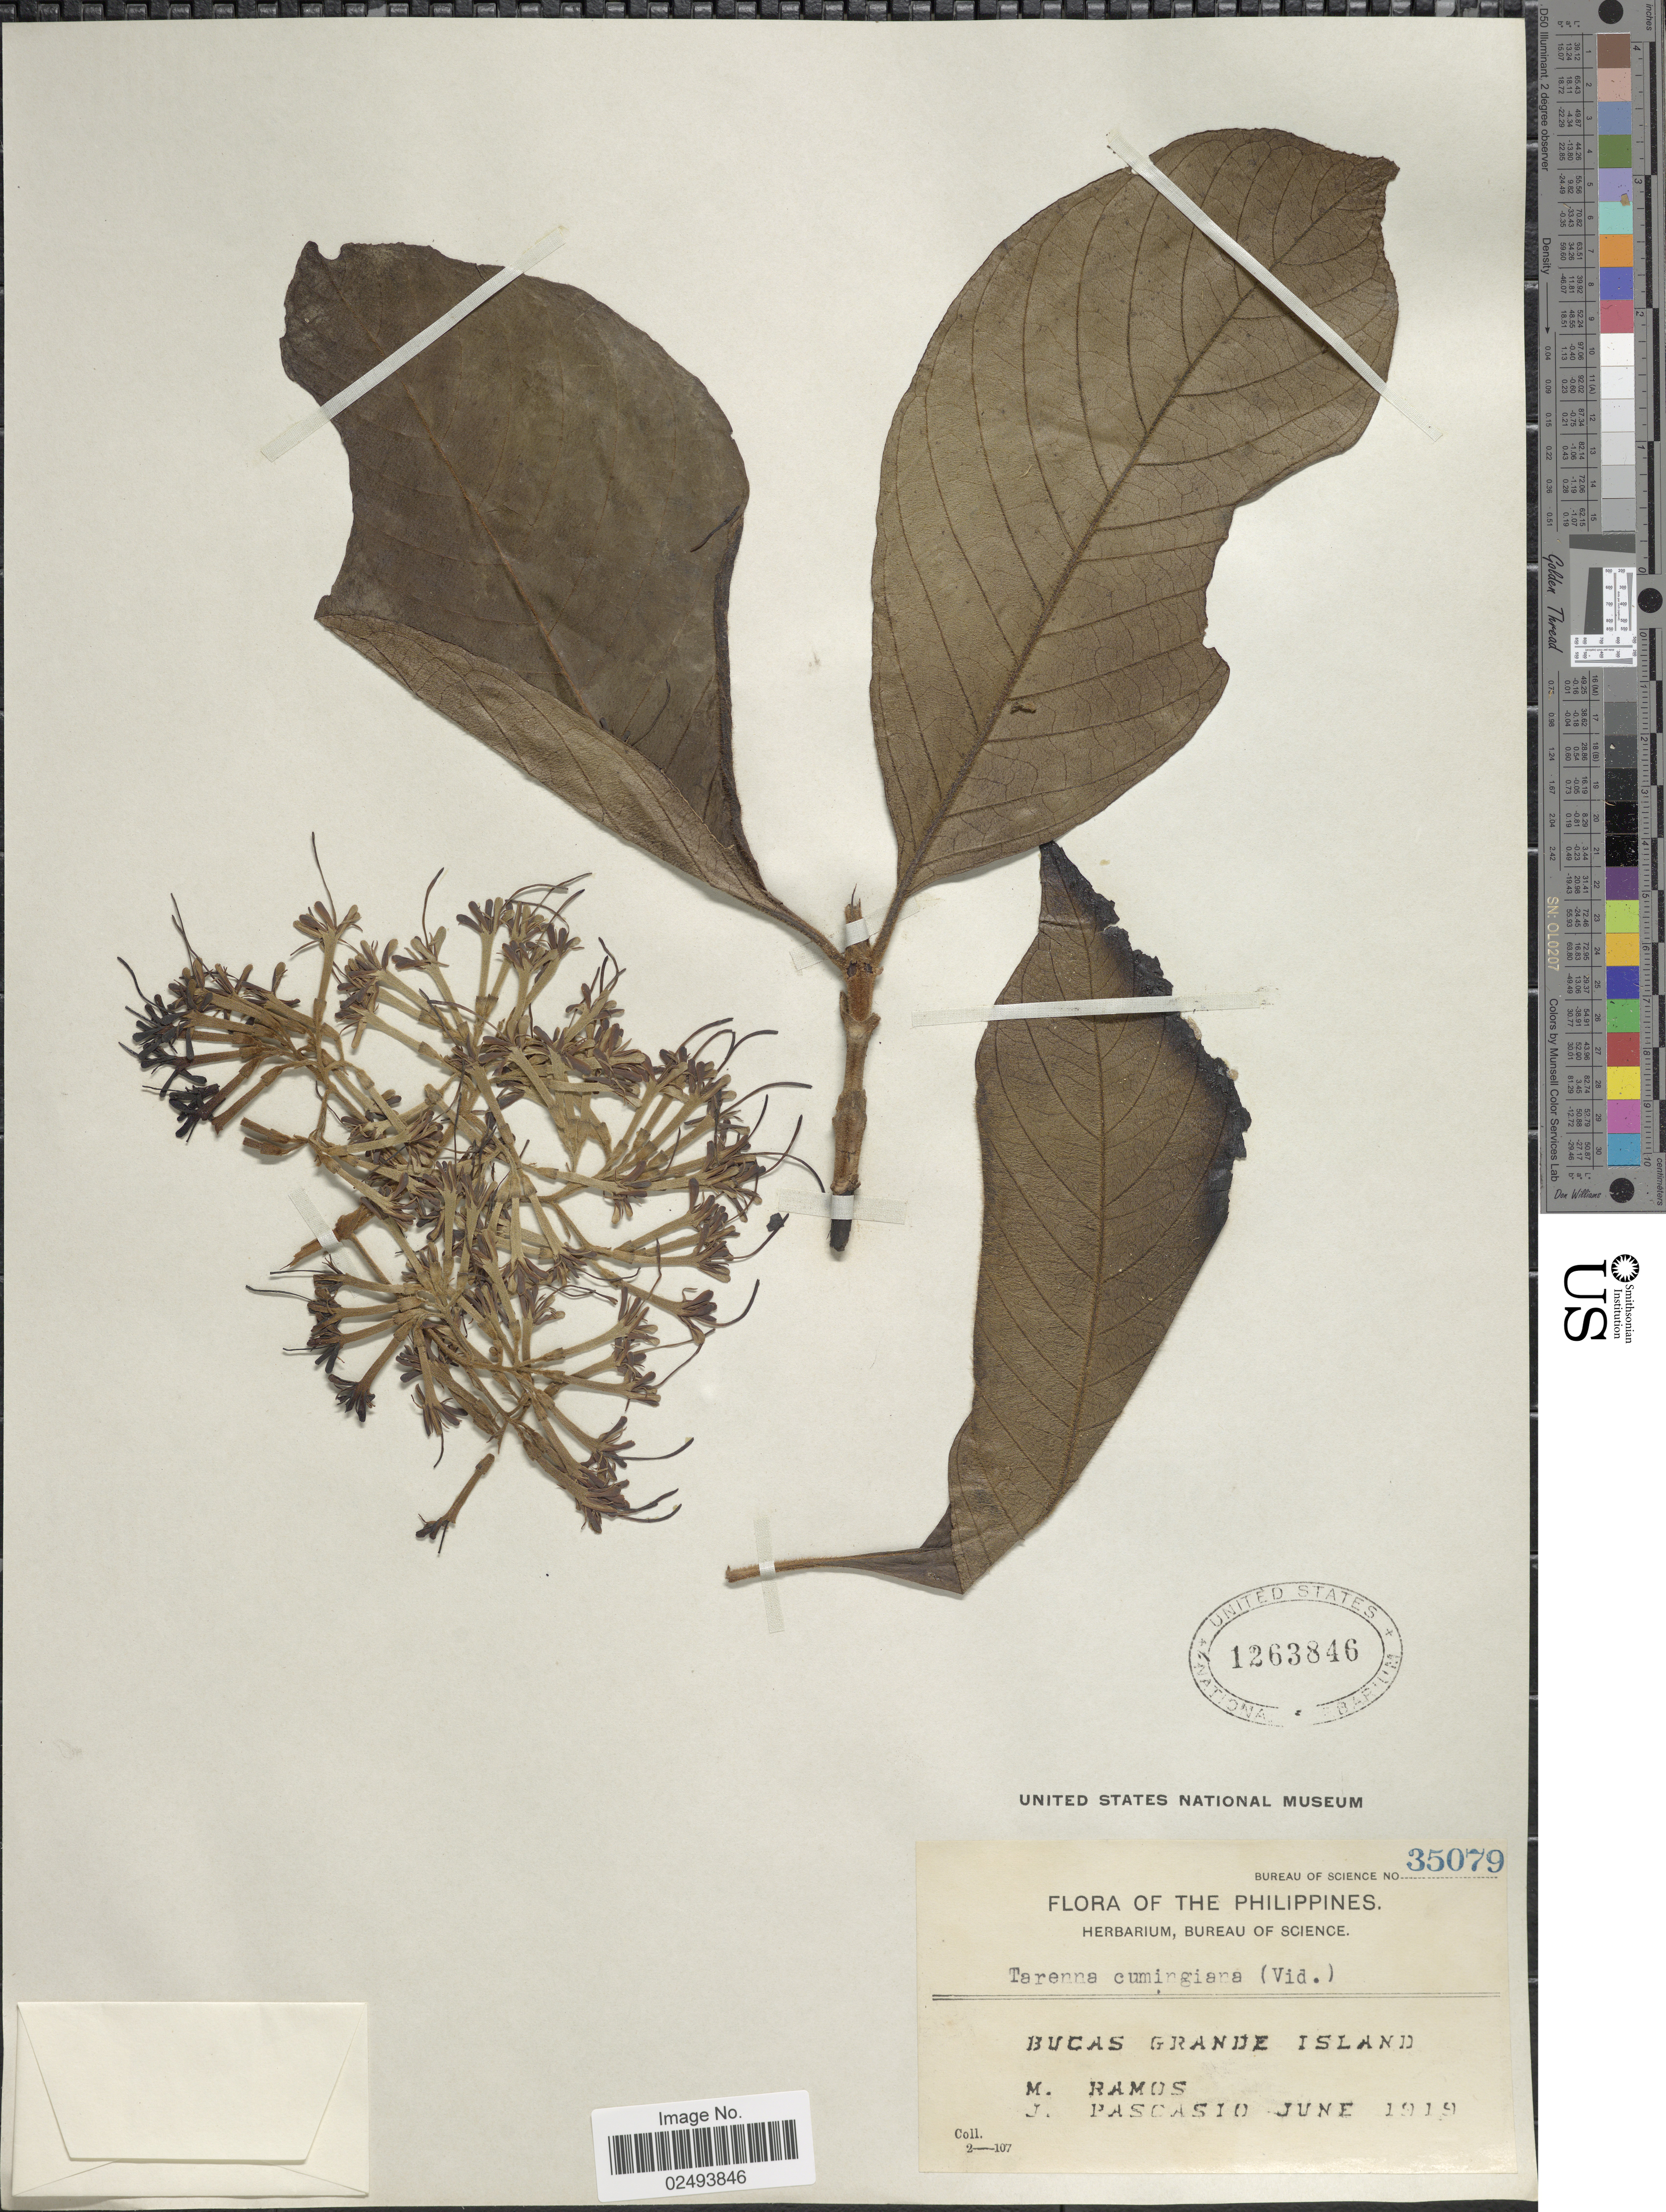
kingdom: Plantae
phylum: Tracheophyta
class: Magnoliopsida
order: Gentianales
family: Rubiaceae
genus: Tarenna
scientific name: Tarenna cumingiana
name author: (Vidal) Elmer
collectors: M. Ramos & J. Pascasio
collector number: Bureau of Science 35079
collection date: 1919-06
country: Philippines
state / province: Caraga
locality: Bucas Grande Island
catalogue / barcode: US 1263846